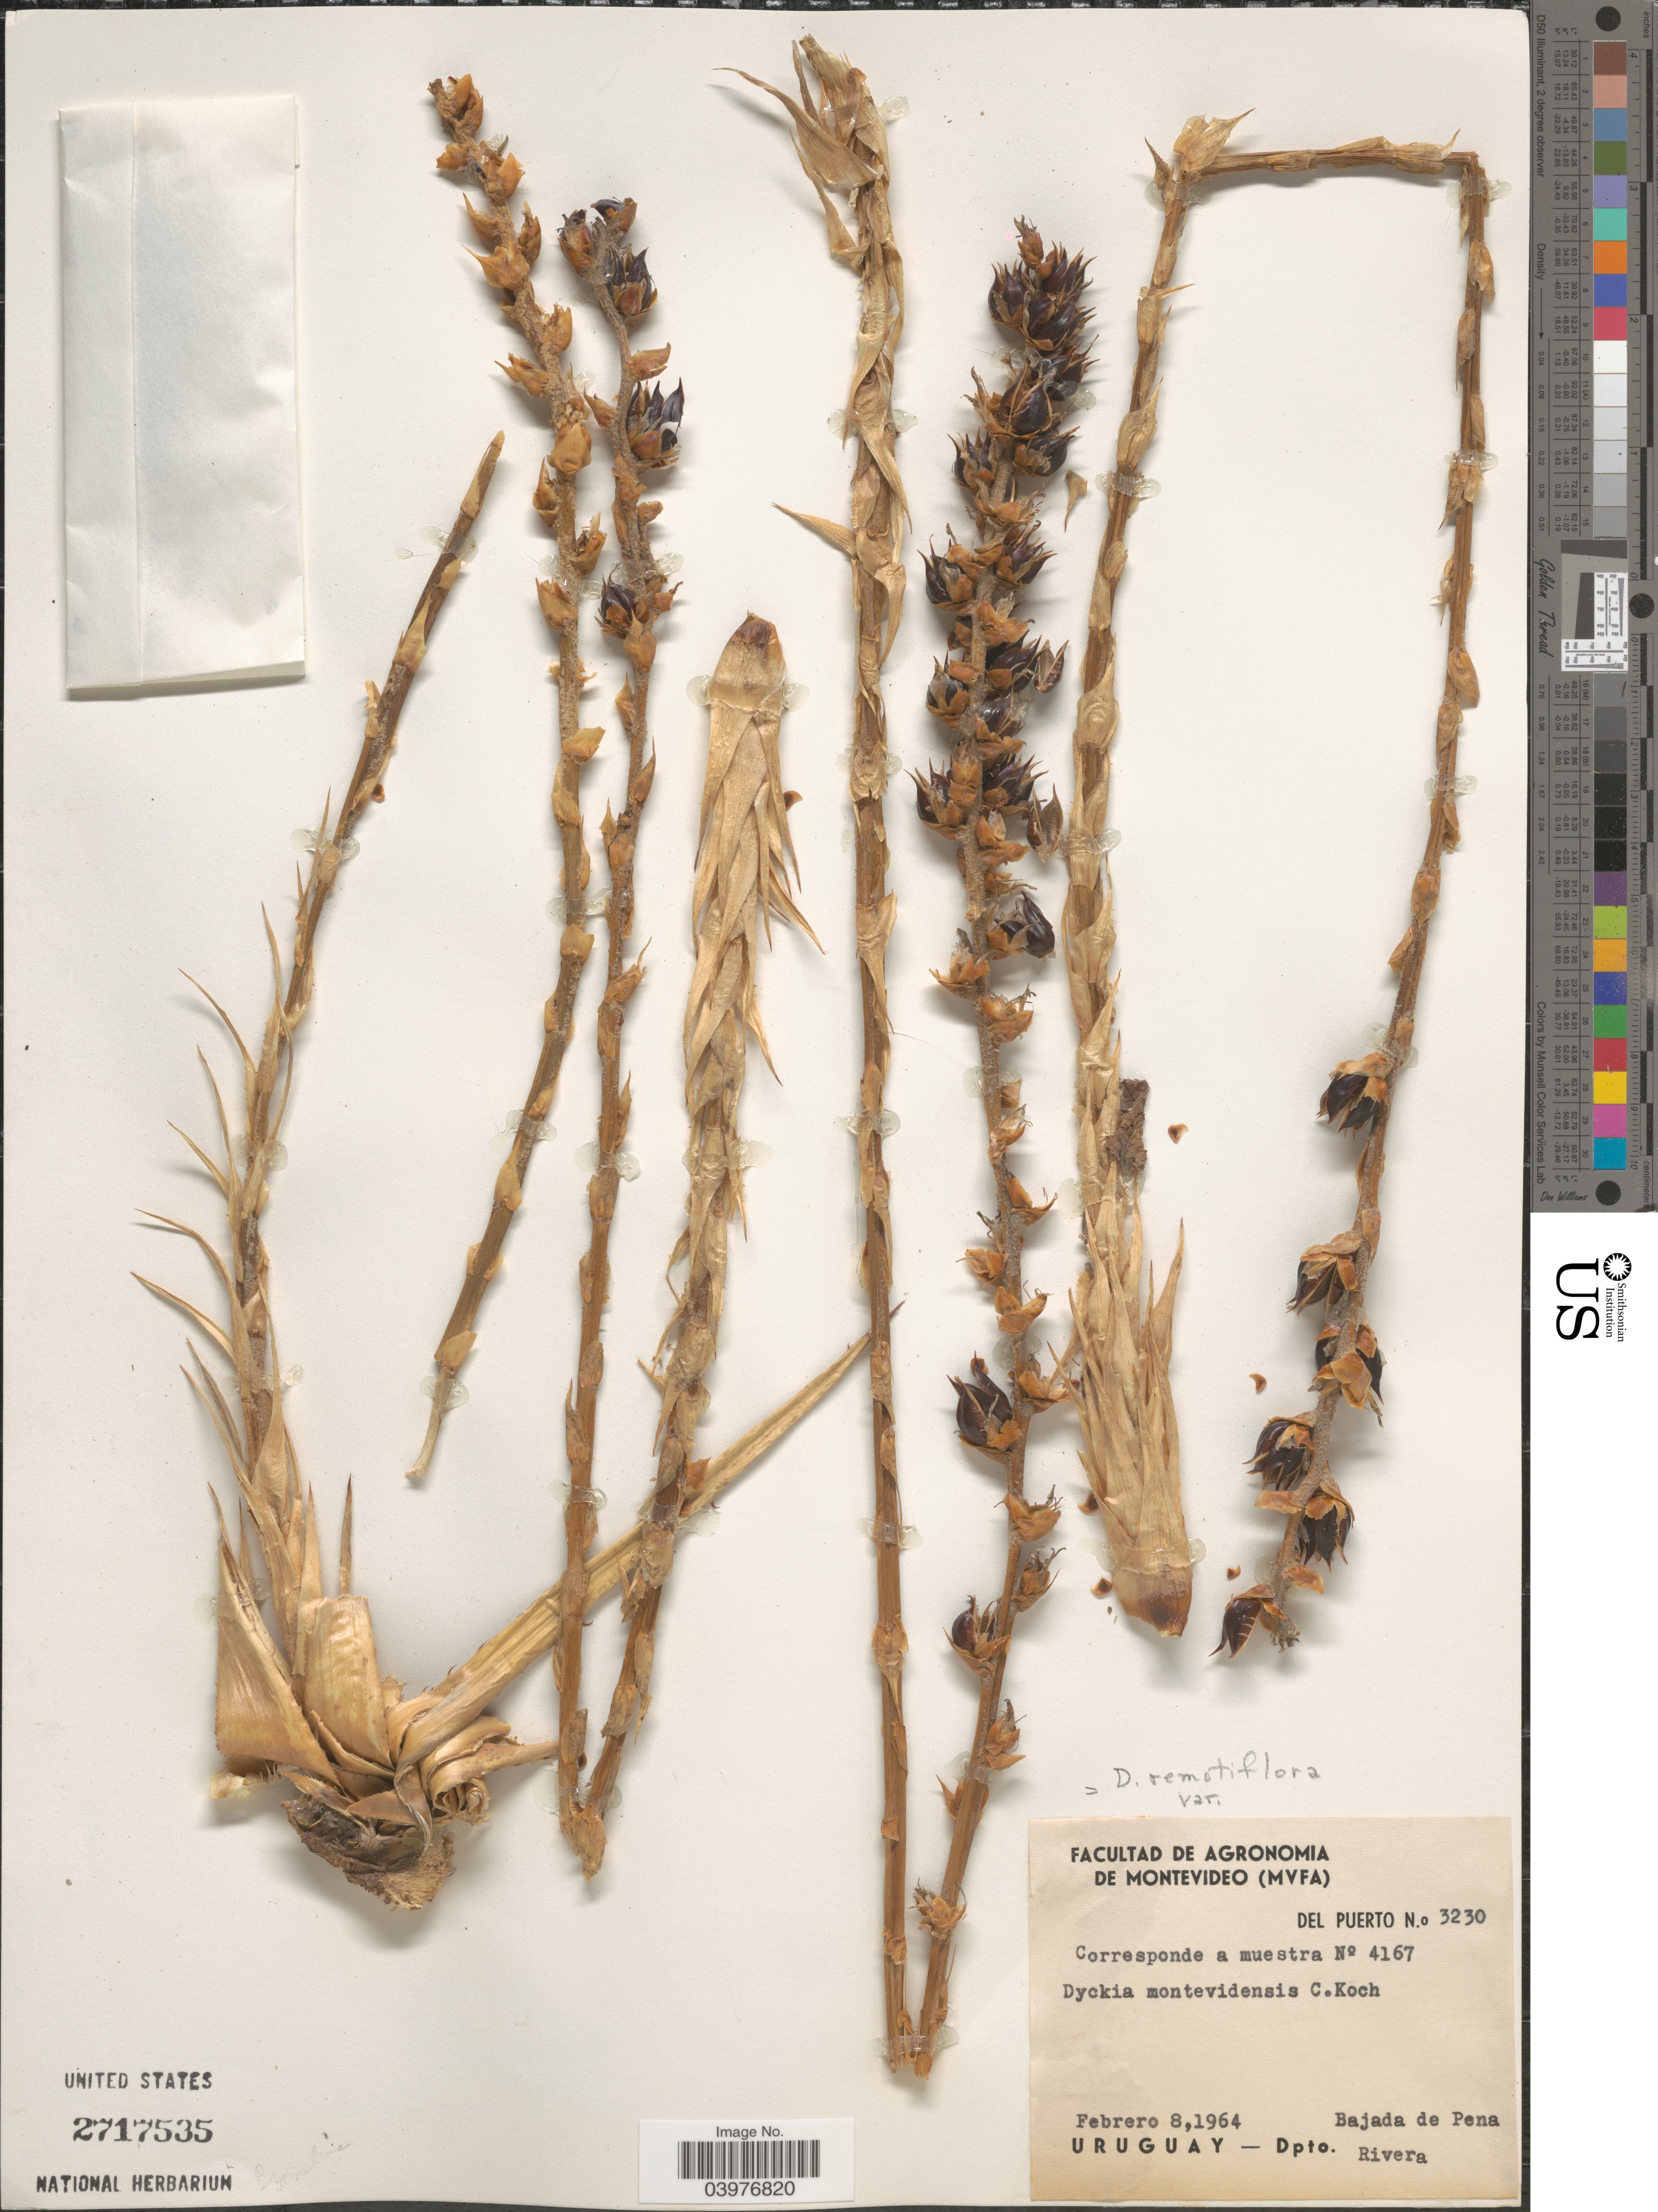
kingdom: Plantae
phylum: Tracheophyta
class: Liliopsida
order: Poales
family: Bromeliaceae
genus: Dyckia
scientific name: Dyckia remotiflora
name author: A. Dietr.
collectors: Facultad de Agronomia de Montevideo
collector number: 3230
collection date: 1964-02-08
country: Uruguay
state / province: Rivera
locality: Bajada de Pena. Dpto. Rivera.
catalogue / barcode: US 2717535